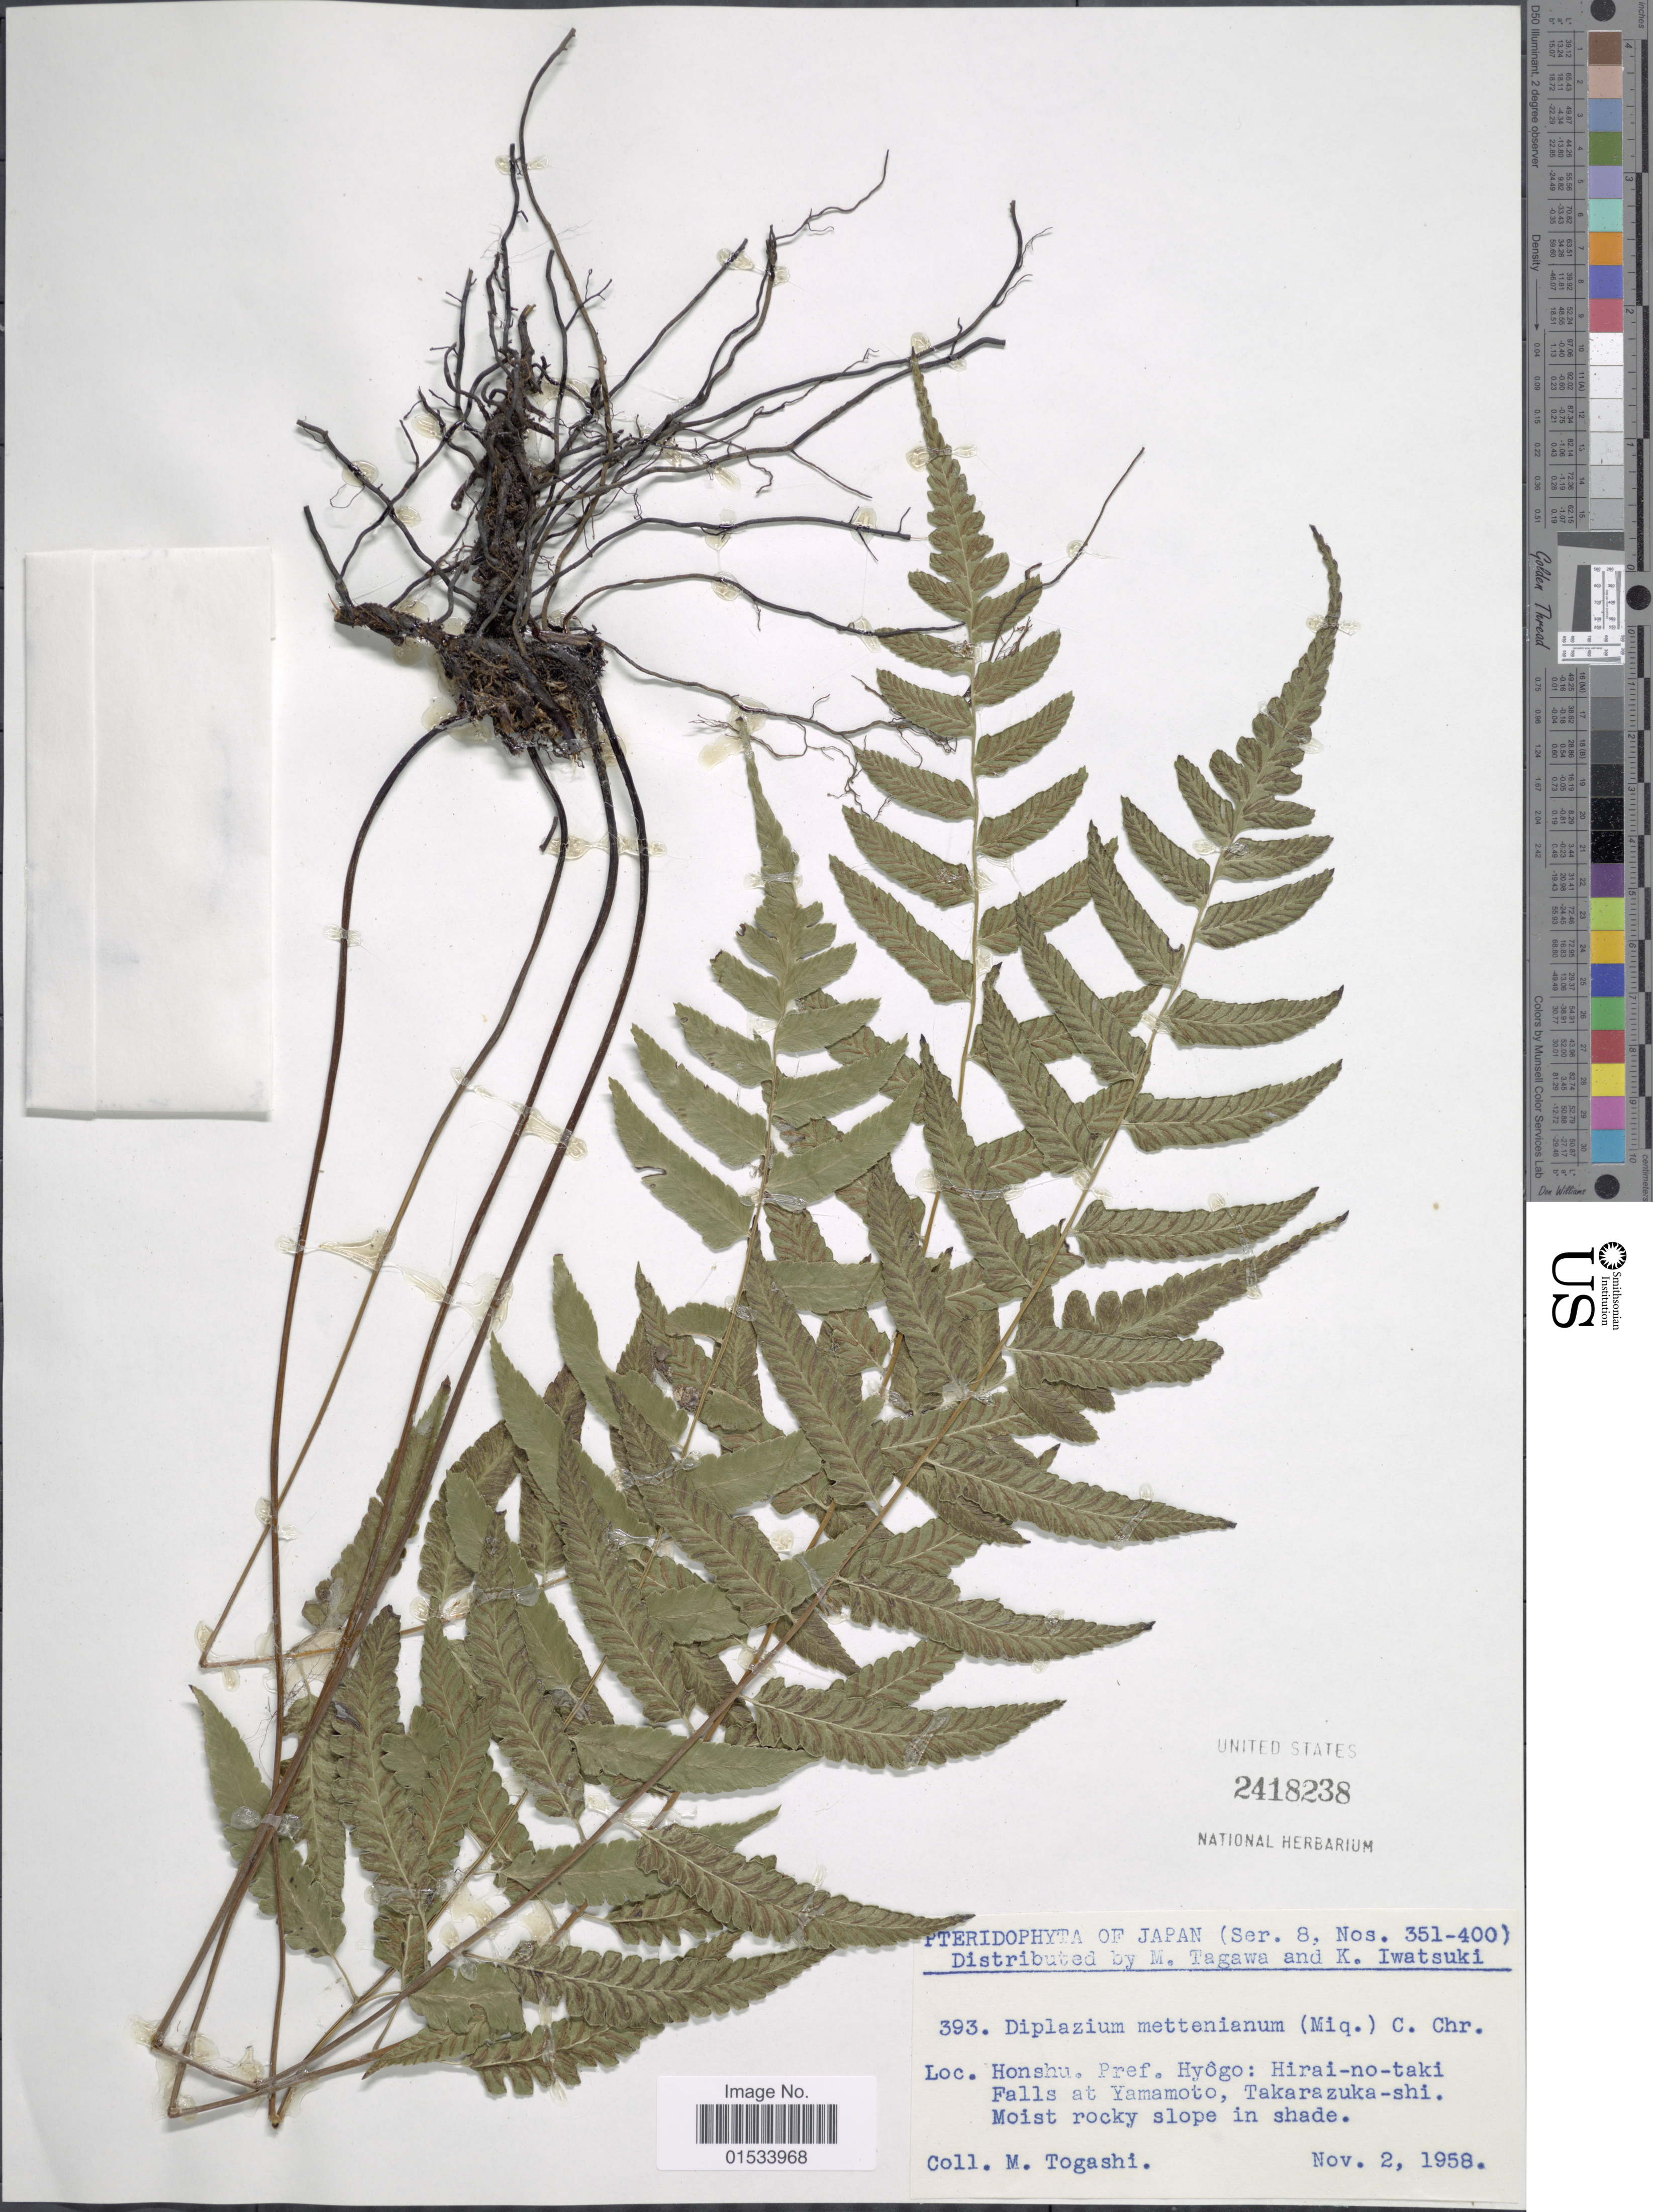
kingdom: Plantae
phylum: Tracheophyta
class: Polypodiopsida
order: Polypodiales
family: Athyriaceae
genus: Diplazium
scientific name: Diplazium mettenianum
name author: (Miq.) C. Chr.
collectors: M. Togashi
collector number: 393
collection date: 1958-11-02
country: Japan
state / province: Hyogo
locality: Honshu; Hirai-no-taki Falls at Yamamoto, Takarazuka-shi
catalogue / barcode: US 2418238